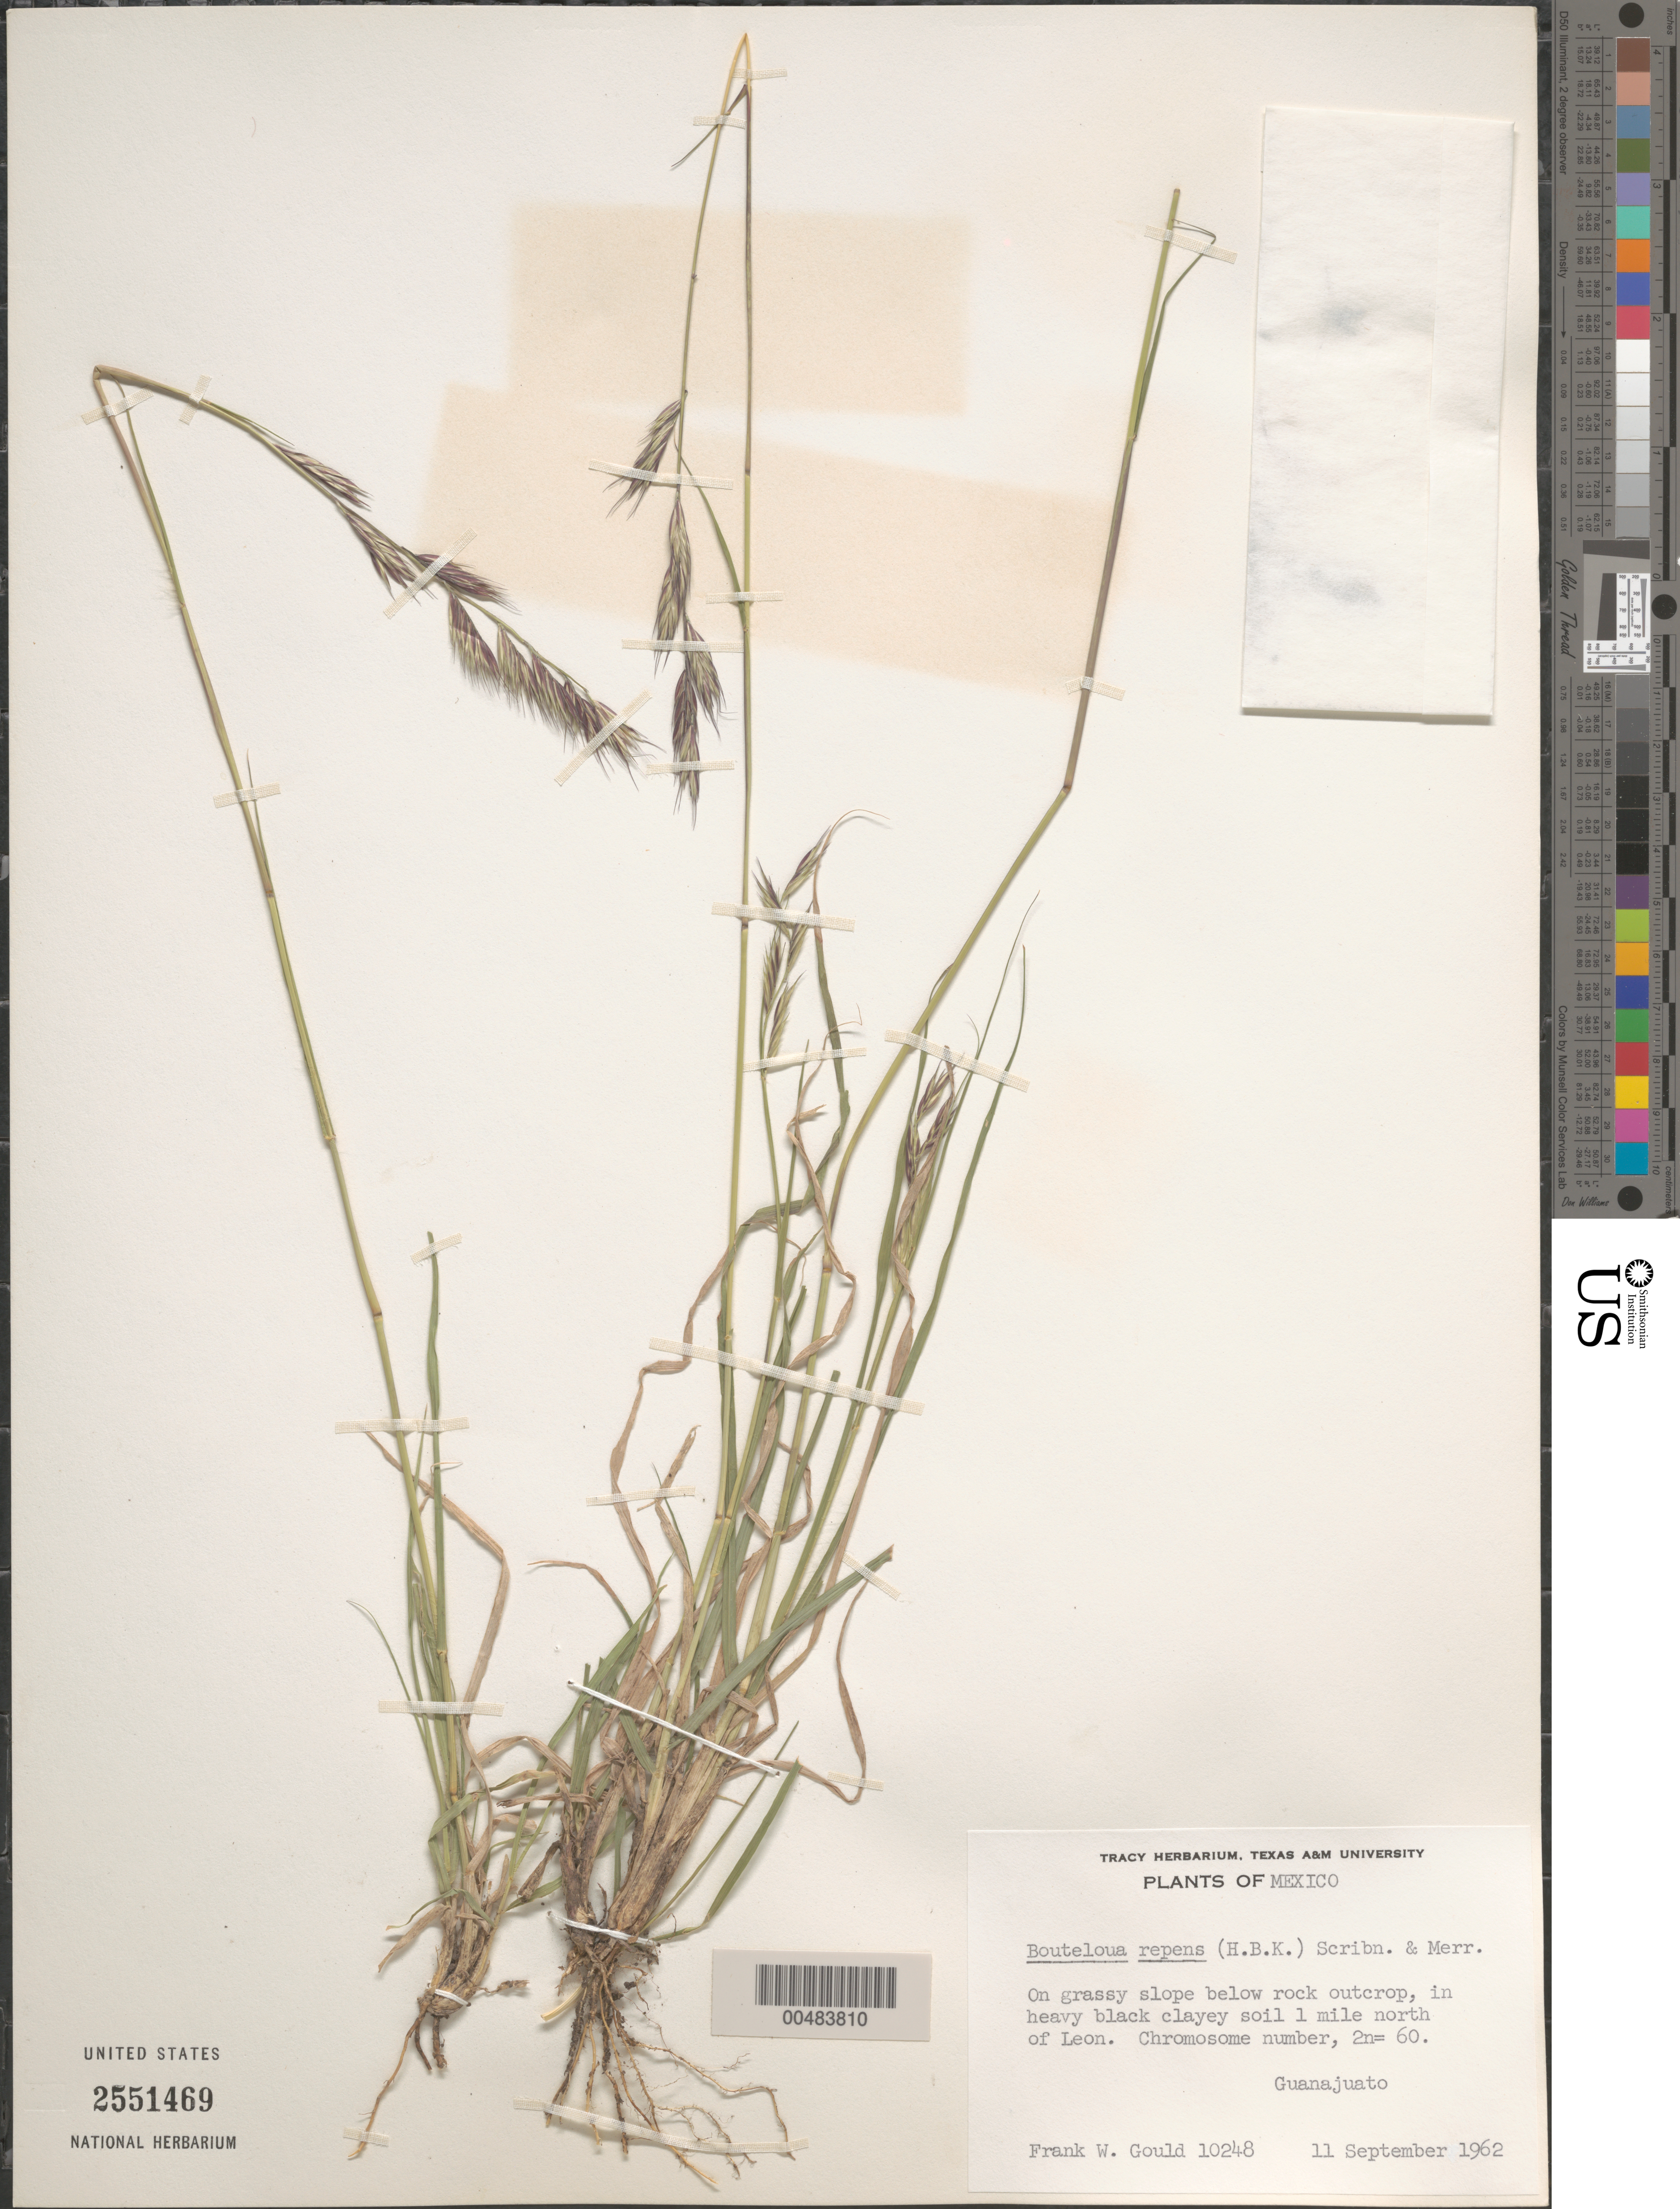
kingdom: Plantae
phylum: Tracheophyta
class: Liliopsida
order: Poales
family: Poaceae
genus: Bouteloua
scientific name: Bouteloua repens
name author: (Kunth) Scribn. & Merr.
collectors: F. W. Gould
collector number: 10248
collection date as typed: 11 Sep 1962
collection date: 1962-09-11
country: Mexico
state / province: Guanajuato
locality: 1 mi N of Leon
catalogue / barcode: US 2551469